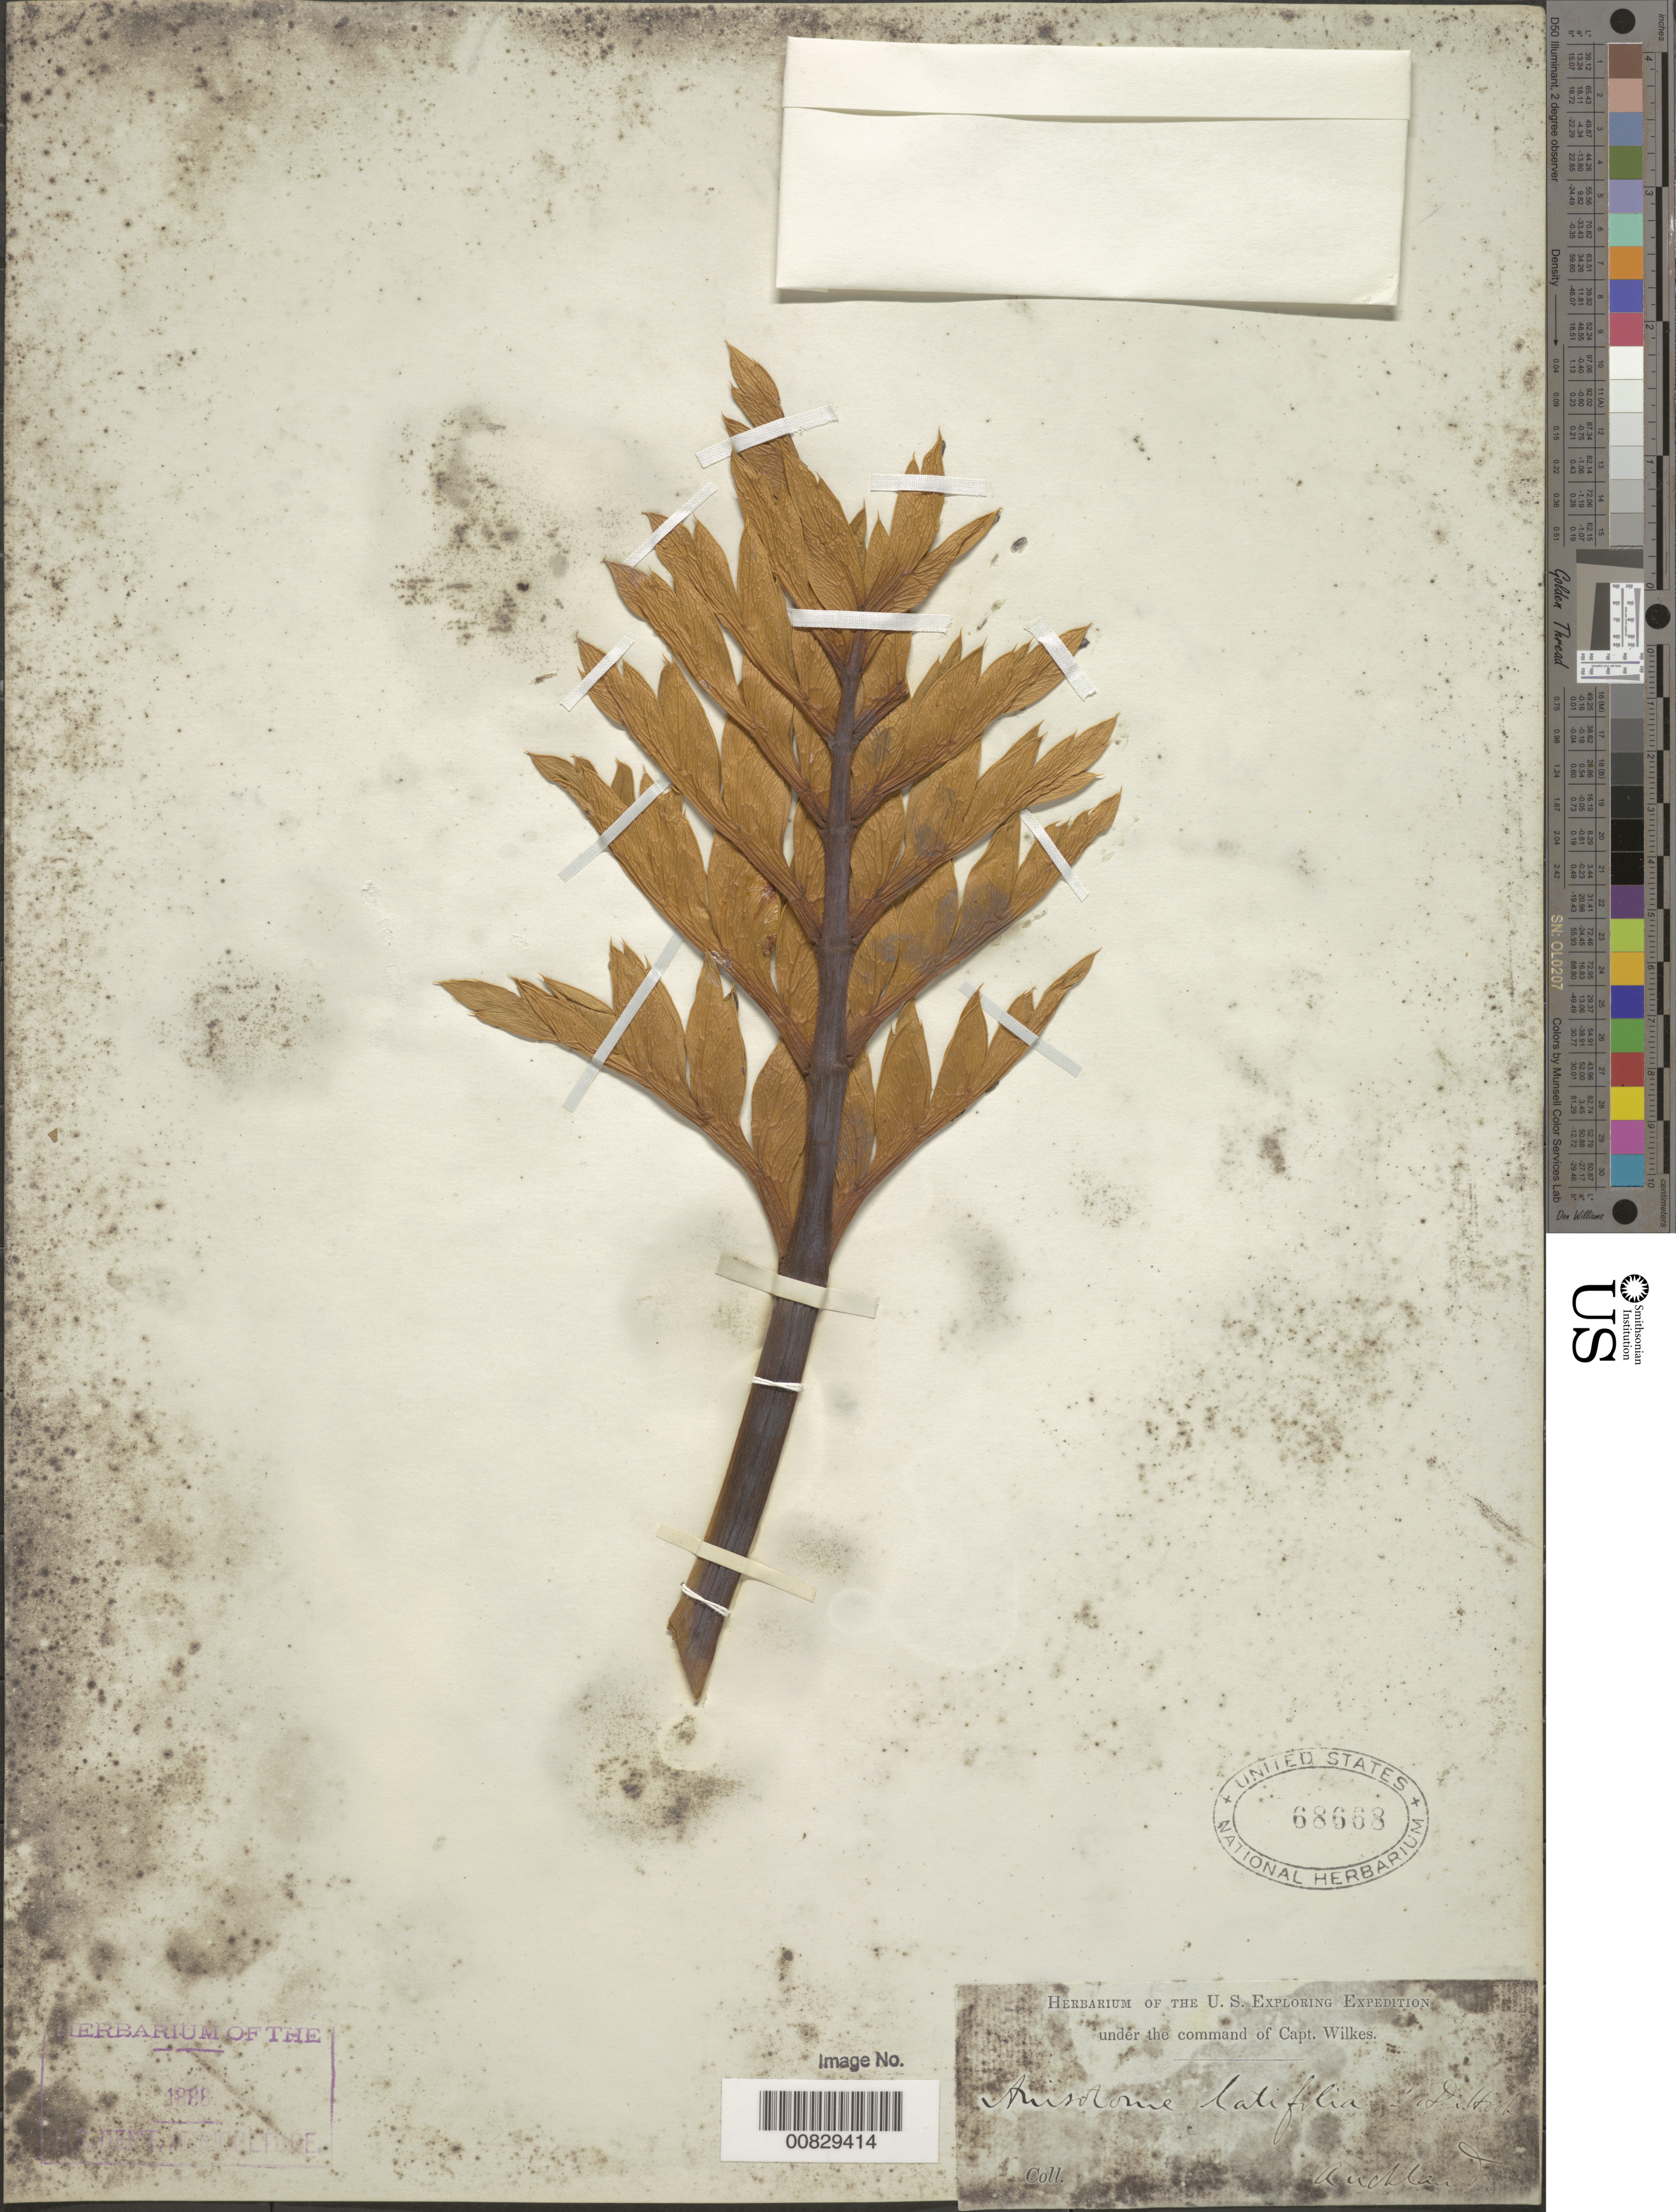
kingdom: Plantae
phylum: Tracheophyta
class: Magnoliopsida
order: Apiales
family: Apiaceae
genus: Anisotome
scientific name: Anisotome latifolia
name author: Hook. f.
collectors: Wilkes Explor. Exped.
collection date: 1838/1842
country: New Zealand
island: Auckland Islands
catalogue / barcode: US 68668